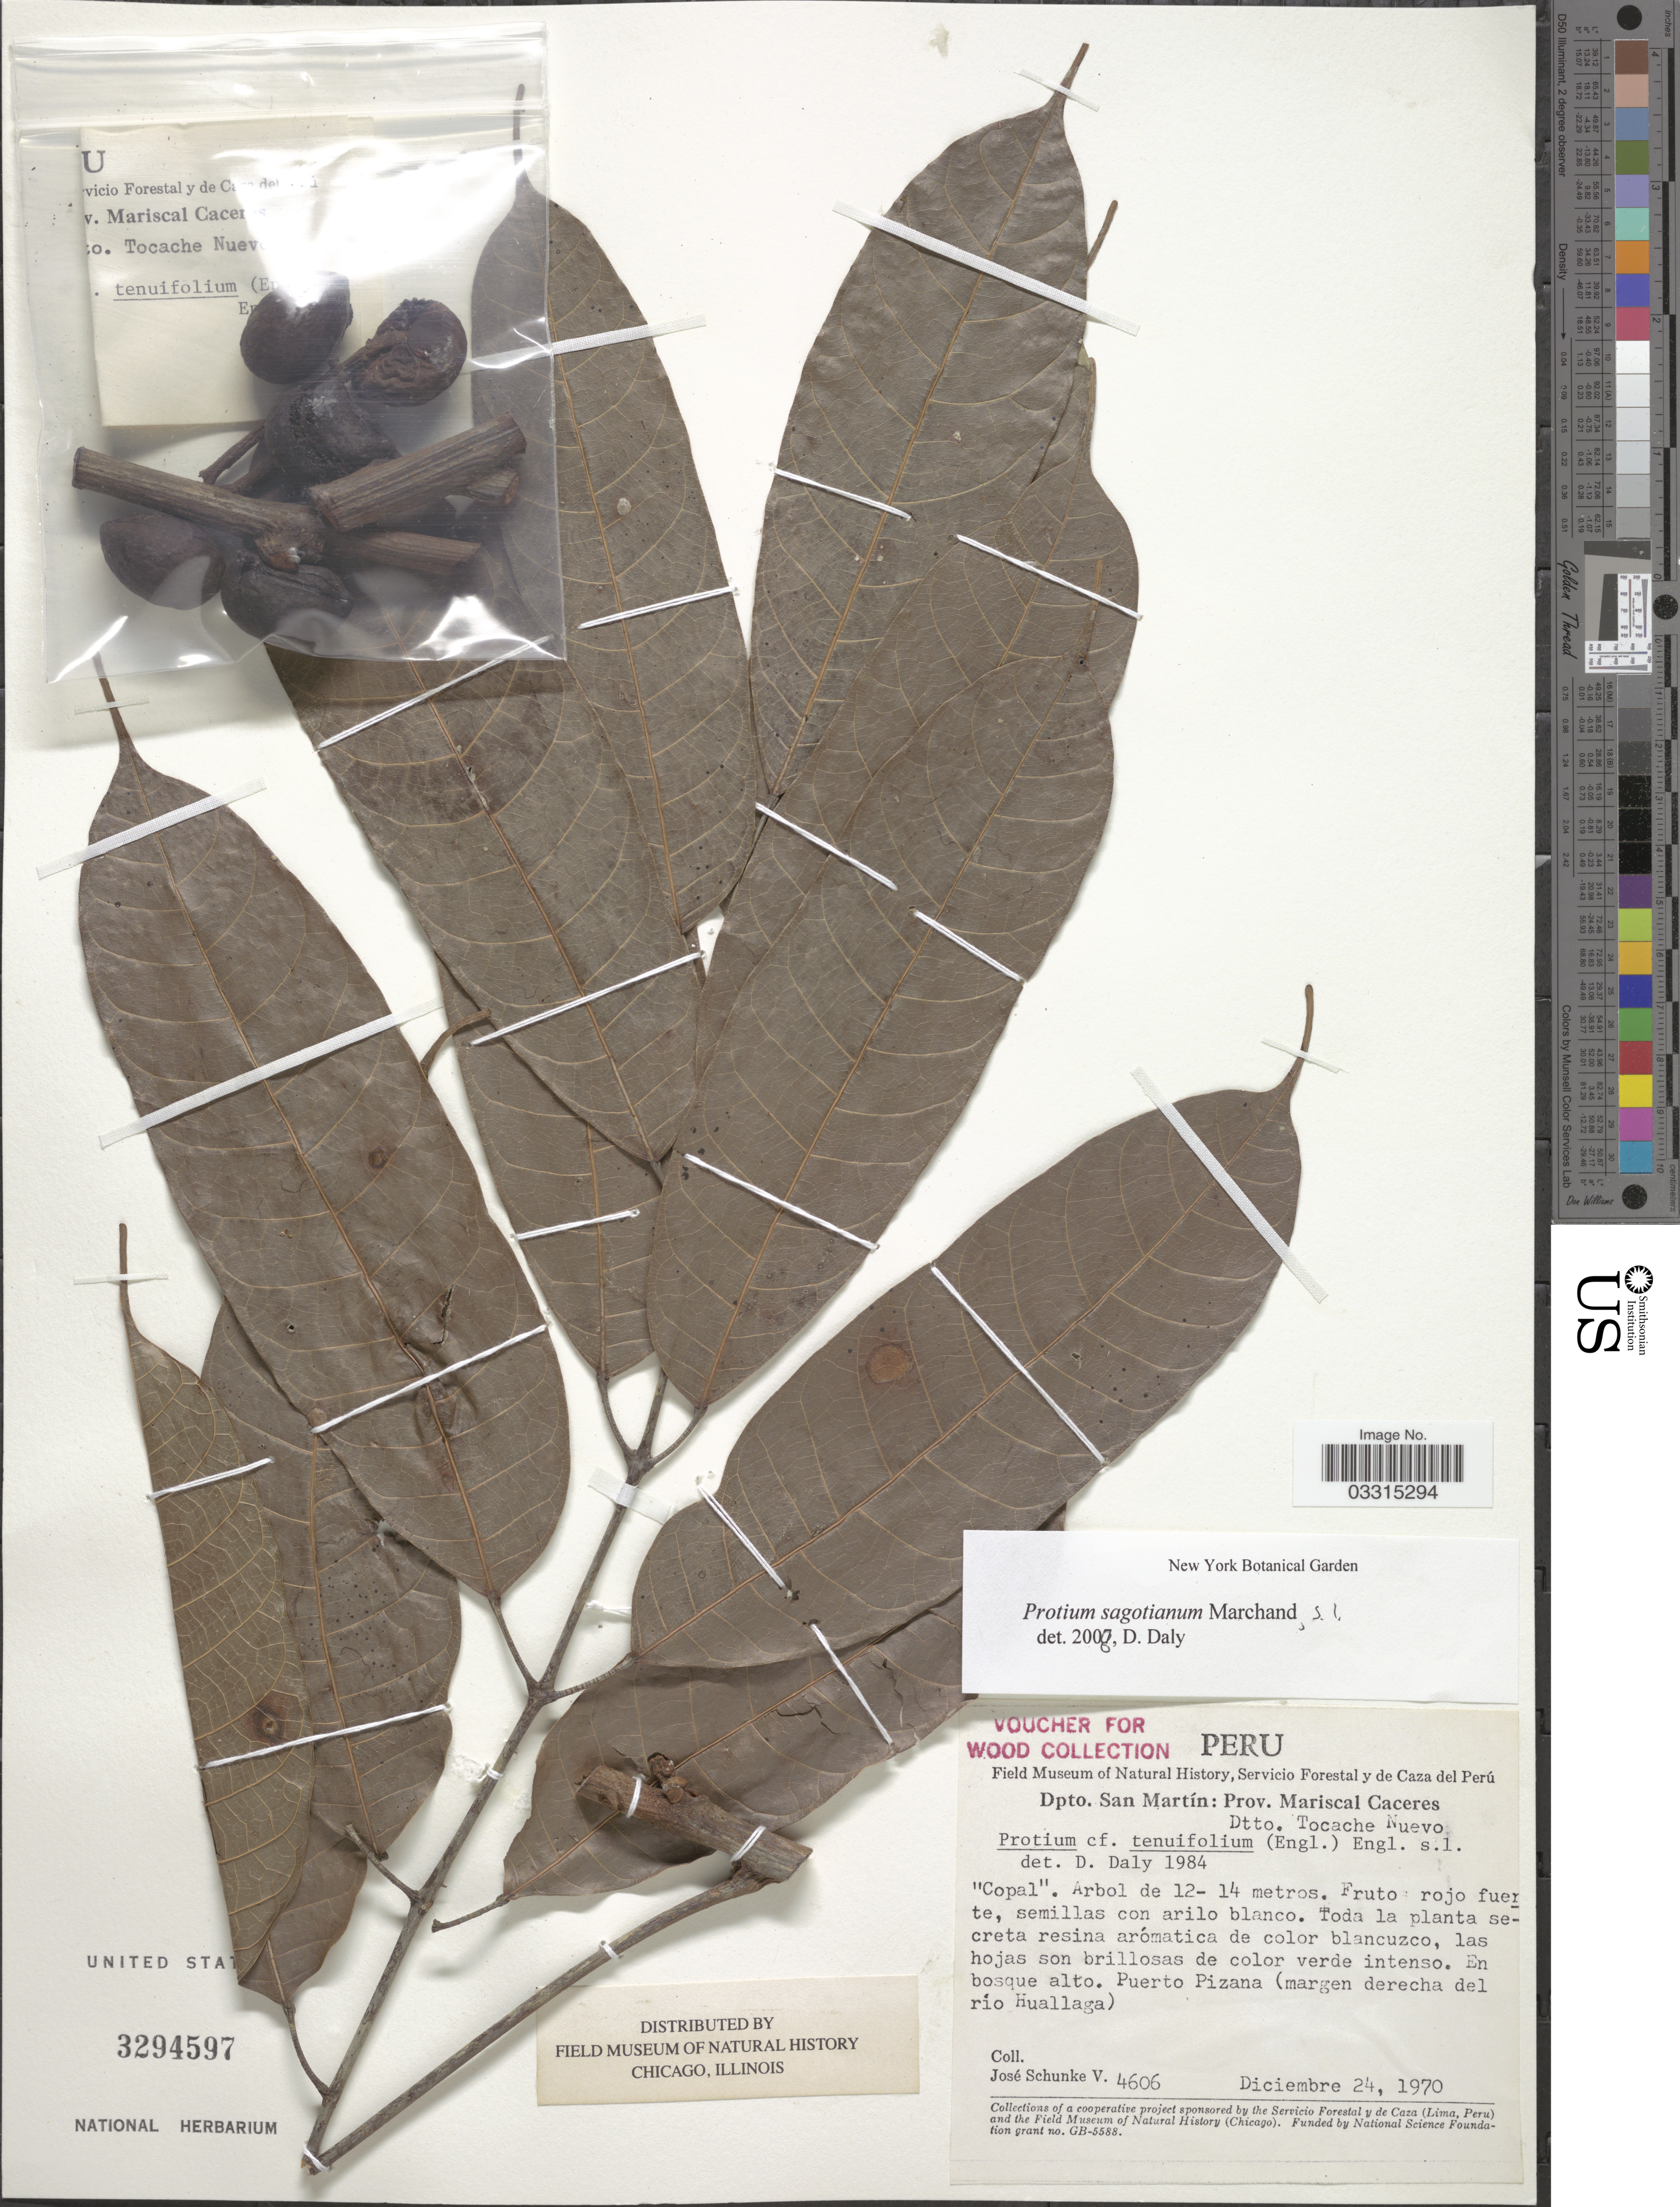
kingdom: Plantae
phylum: Tracheophyta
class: Magnoliopsida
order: Sapindales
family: Burseraceae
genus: Protium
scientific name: Protium sagotianum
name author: Marchand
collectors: J. Schunke Vigo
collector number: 4606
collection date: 1970-12-24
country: Peru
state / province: San Martín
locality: Dpto. San Martín: Prov. Mariscal Caceres. Dtto. Tocache Nuevo. Puerto Pizana (margen derecha del río Huallaga).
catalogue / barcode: US 3294597